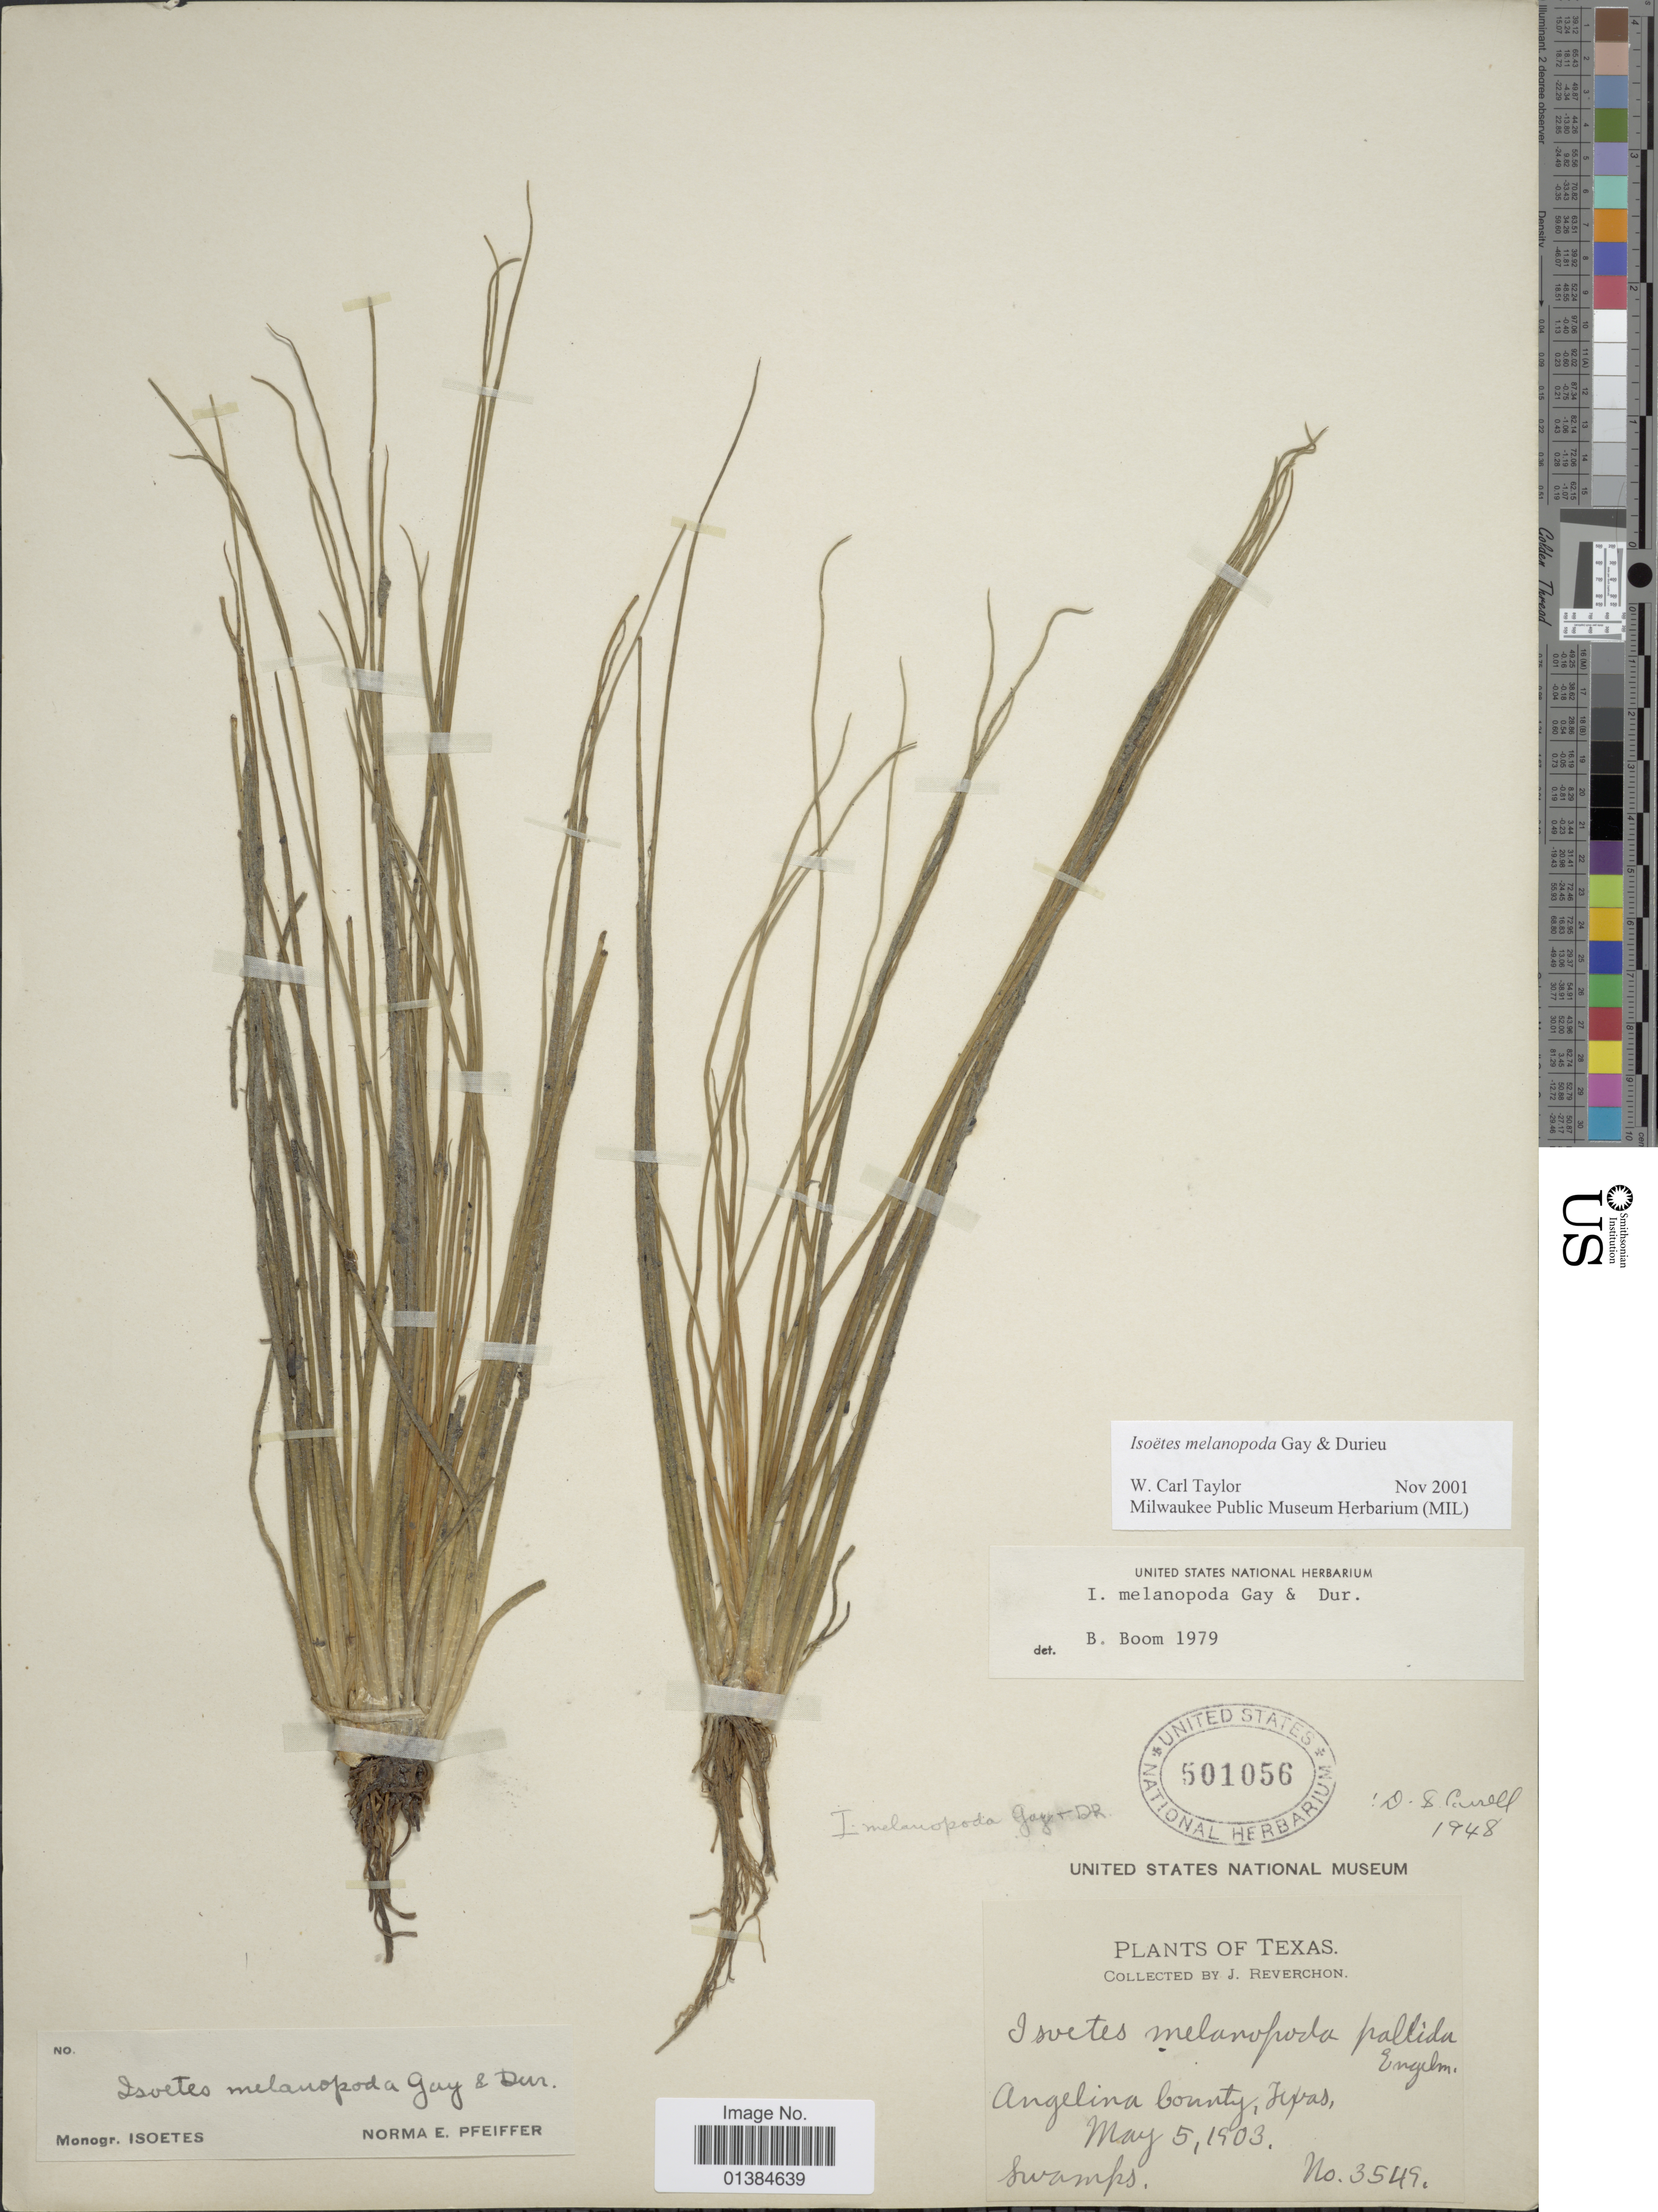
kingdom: Plantae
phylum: Tracheophyta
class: Lycopodiopsida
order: Isoetales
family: Isoetaceae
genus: Isoetes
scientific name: Isoetes melanopoda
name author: J. Gay & Durieu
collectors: J. Reverchon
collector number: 3549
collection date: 1903-05-05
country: United States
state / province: Texas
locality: Angelina County.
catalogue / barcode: US 501056